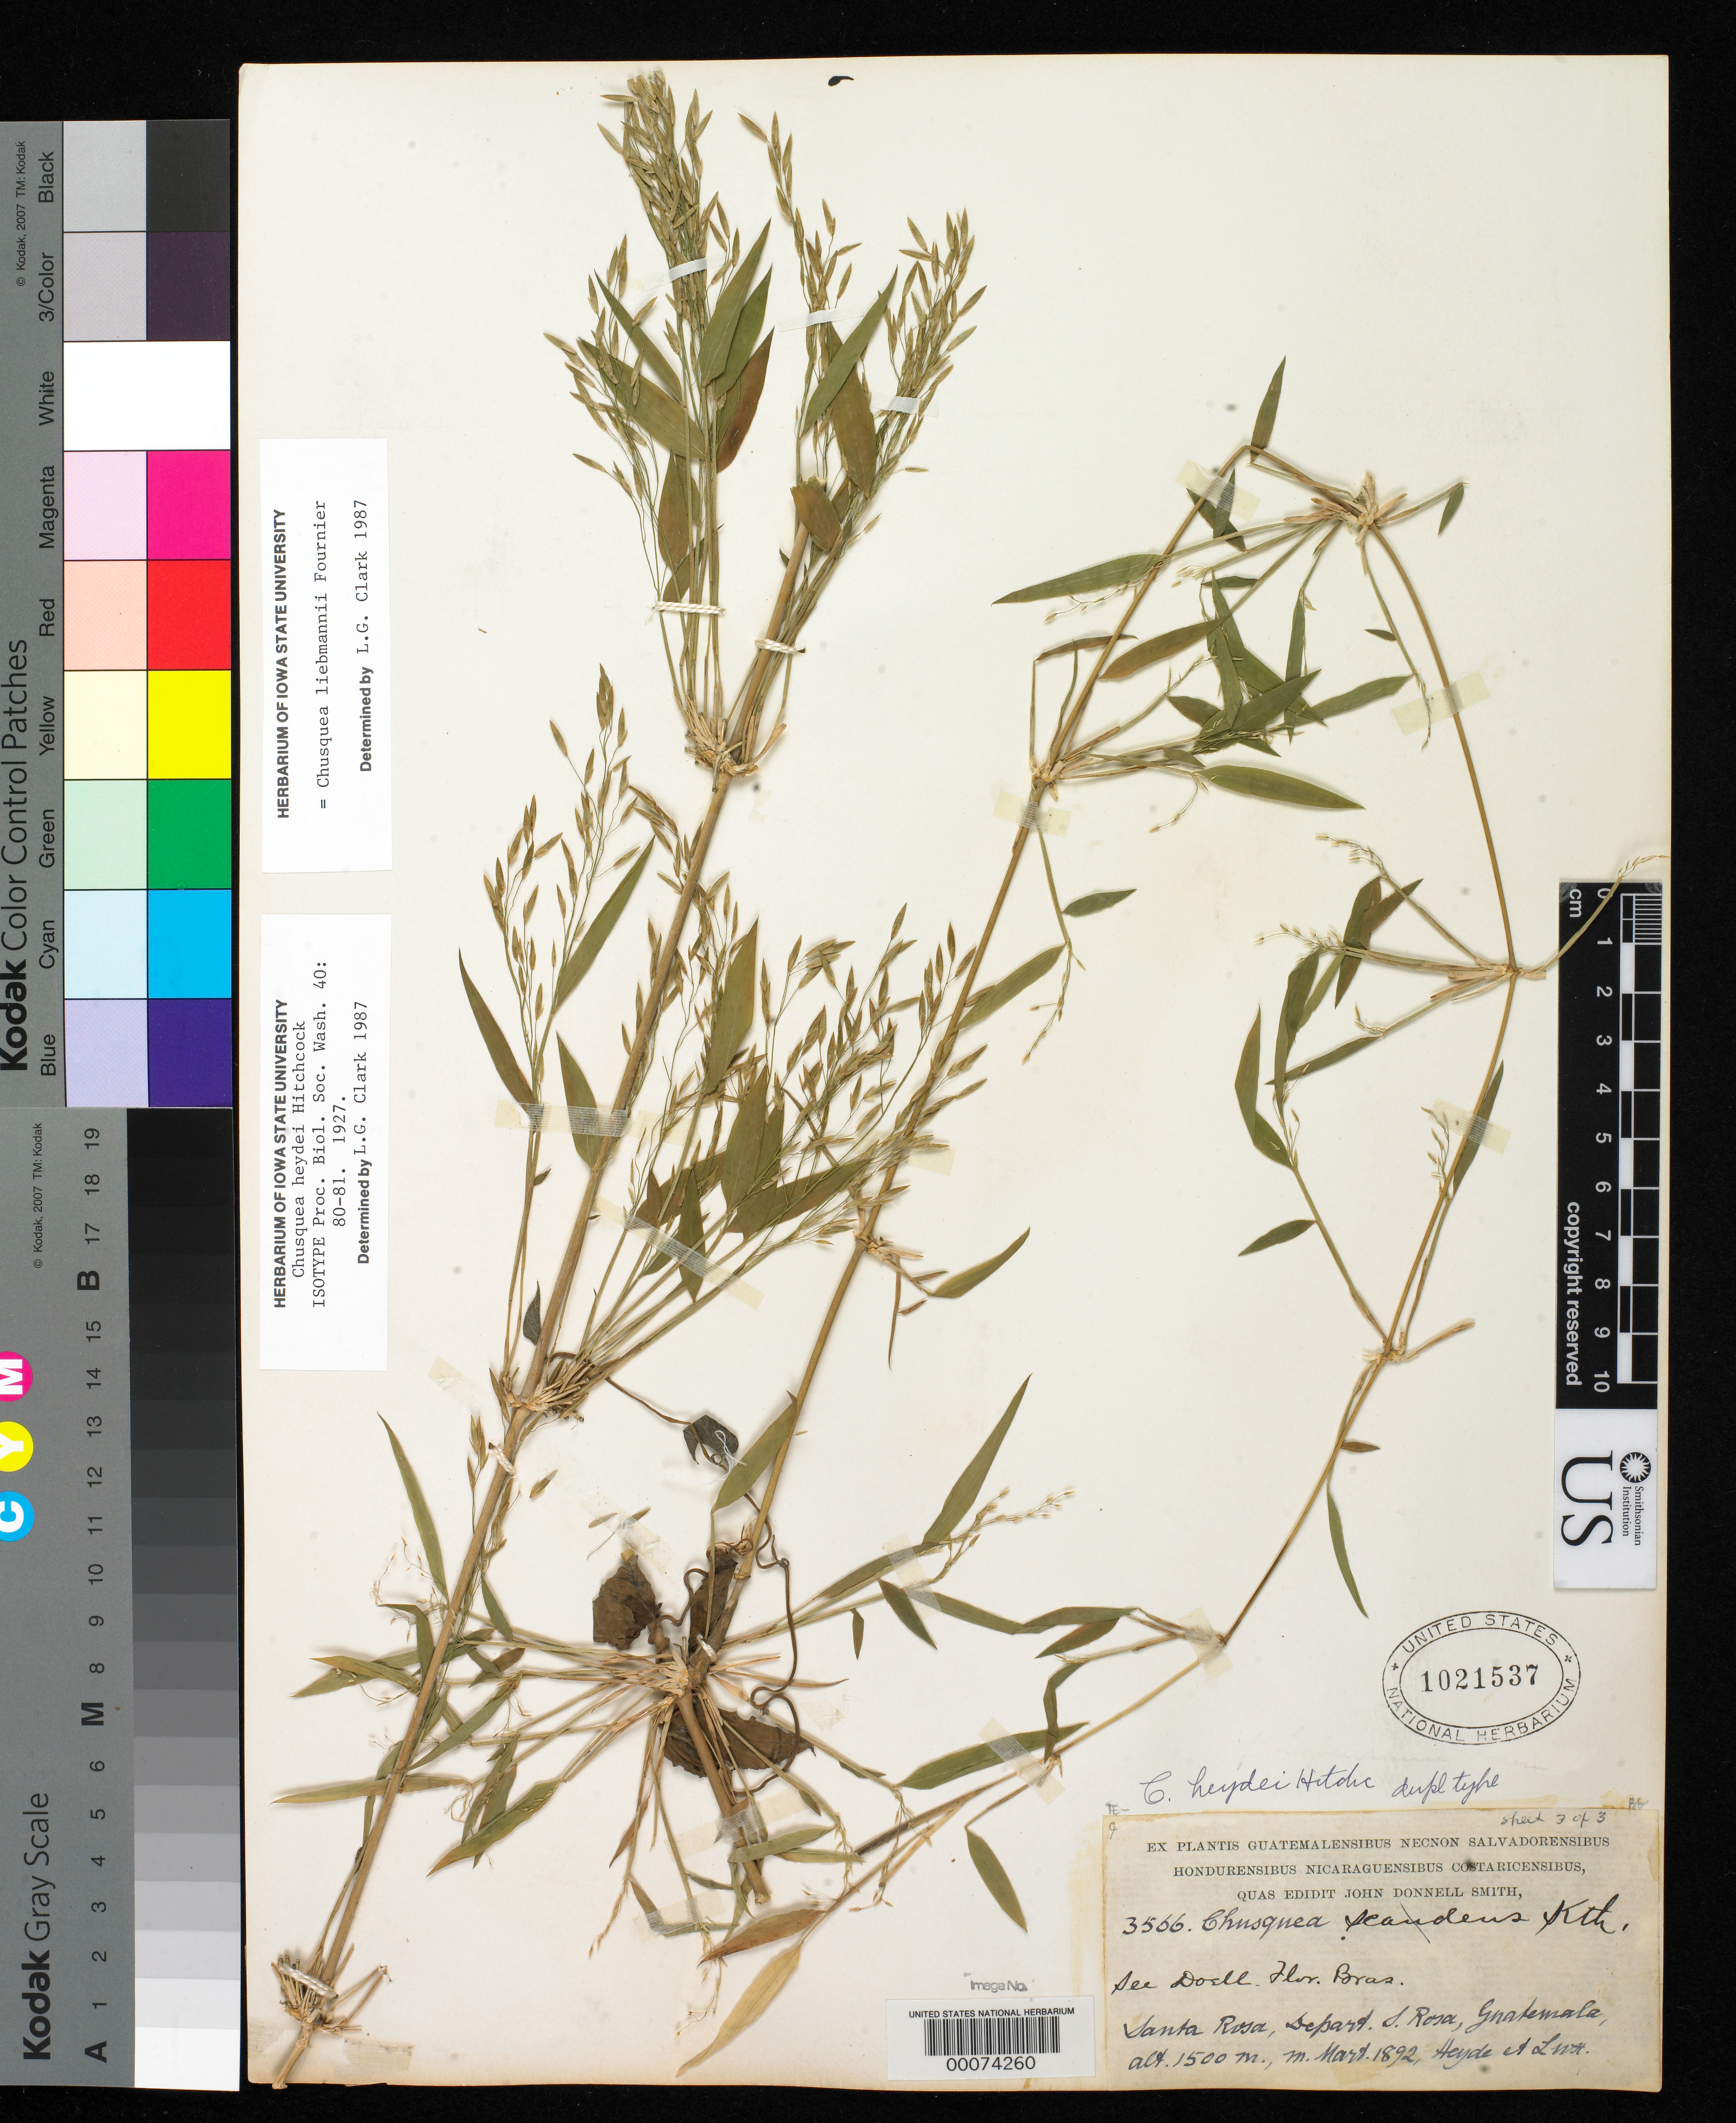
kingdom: Plantae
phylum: Tracheophyta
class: Liliopsida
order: Poales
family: Poaceae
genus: Chusquea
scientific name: Chusquea heydei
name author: Hitchc.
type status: Isotype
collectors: E. T. Heyde & E. Lux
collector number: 3566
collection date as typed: May 1892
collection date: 1892-05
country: Guatemala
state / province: Santa Rosa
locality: Santa Rosa.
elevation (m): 3000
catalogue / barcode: US 1021537